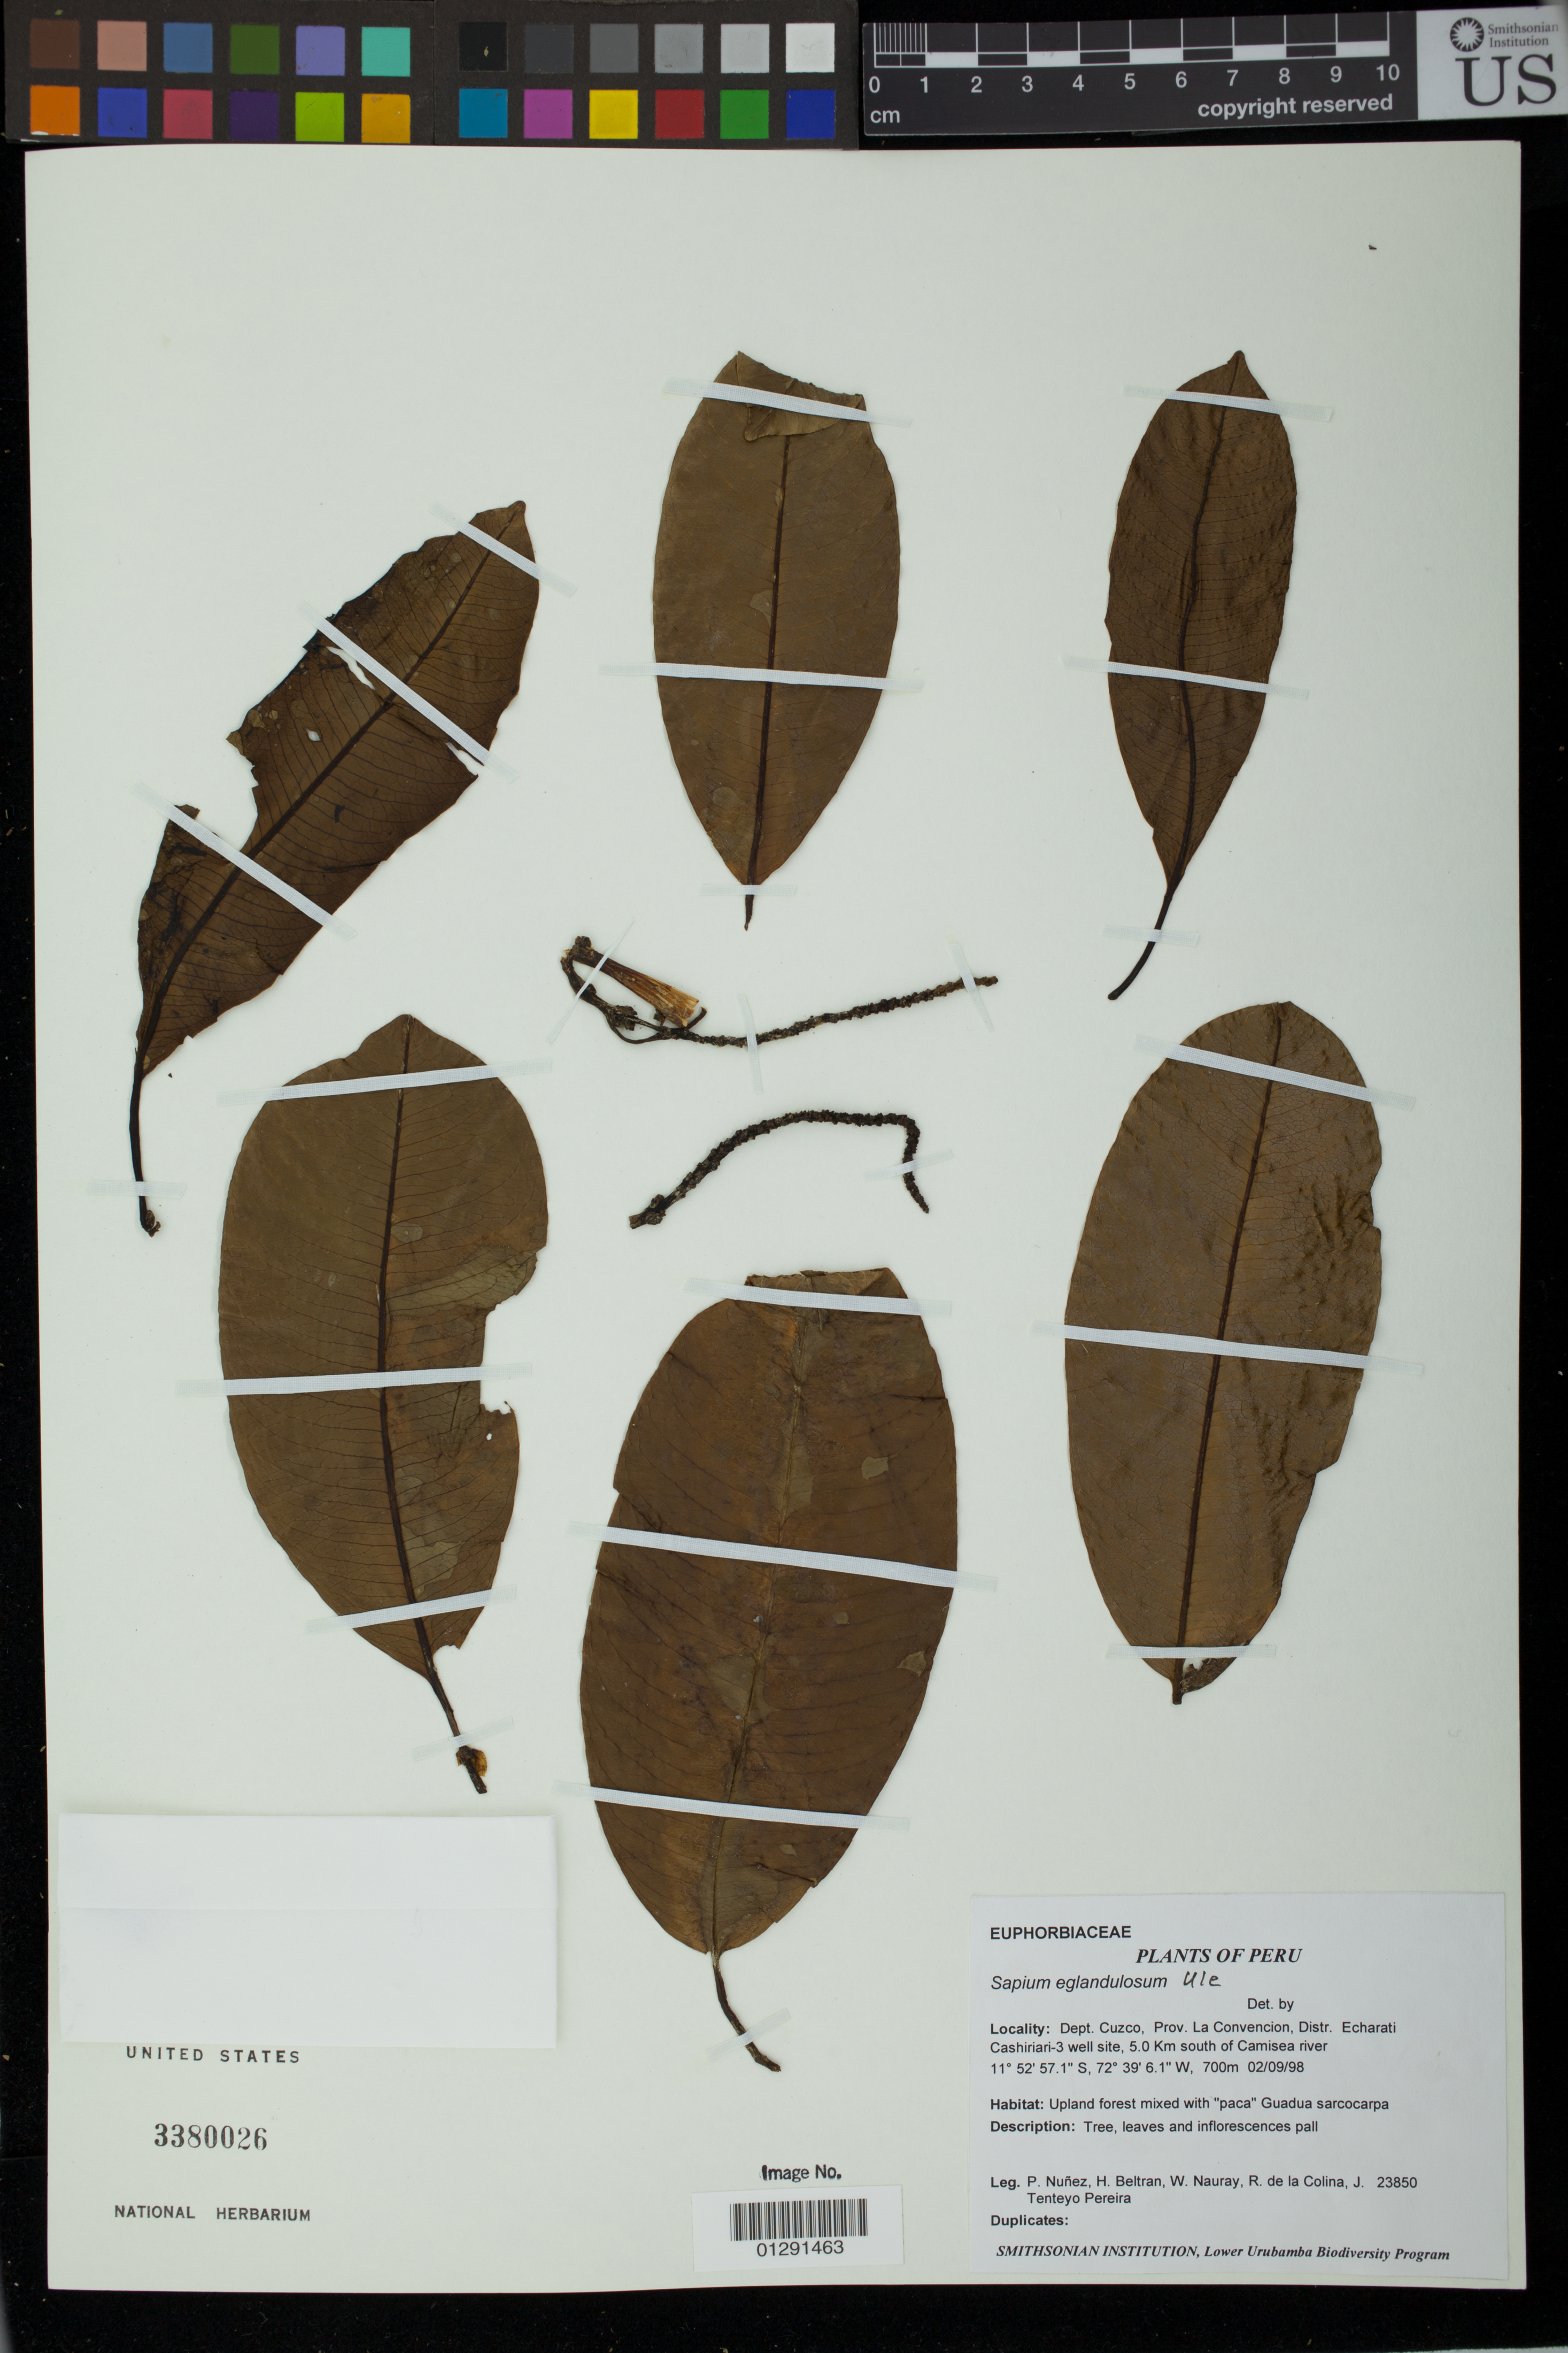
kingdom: Plantae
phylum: Tracheophyta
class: Magnoliopsida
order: Malpighiales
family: Euphorbiaceae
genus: Sapium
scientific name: Sapium lauriflorum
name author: (A. Rich.) Griseb.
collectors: P. Núñez, H. Beltran, W. Nauray & R. de La Colina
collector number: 23850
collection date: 1998-02-09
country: Peru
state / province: Cusco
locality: Prov. La Convencion, Distr. Echarati, Cashiriari-3 well site, 5.0 Km south of Camisea river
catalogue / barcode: US 3380026